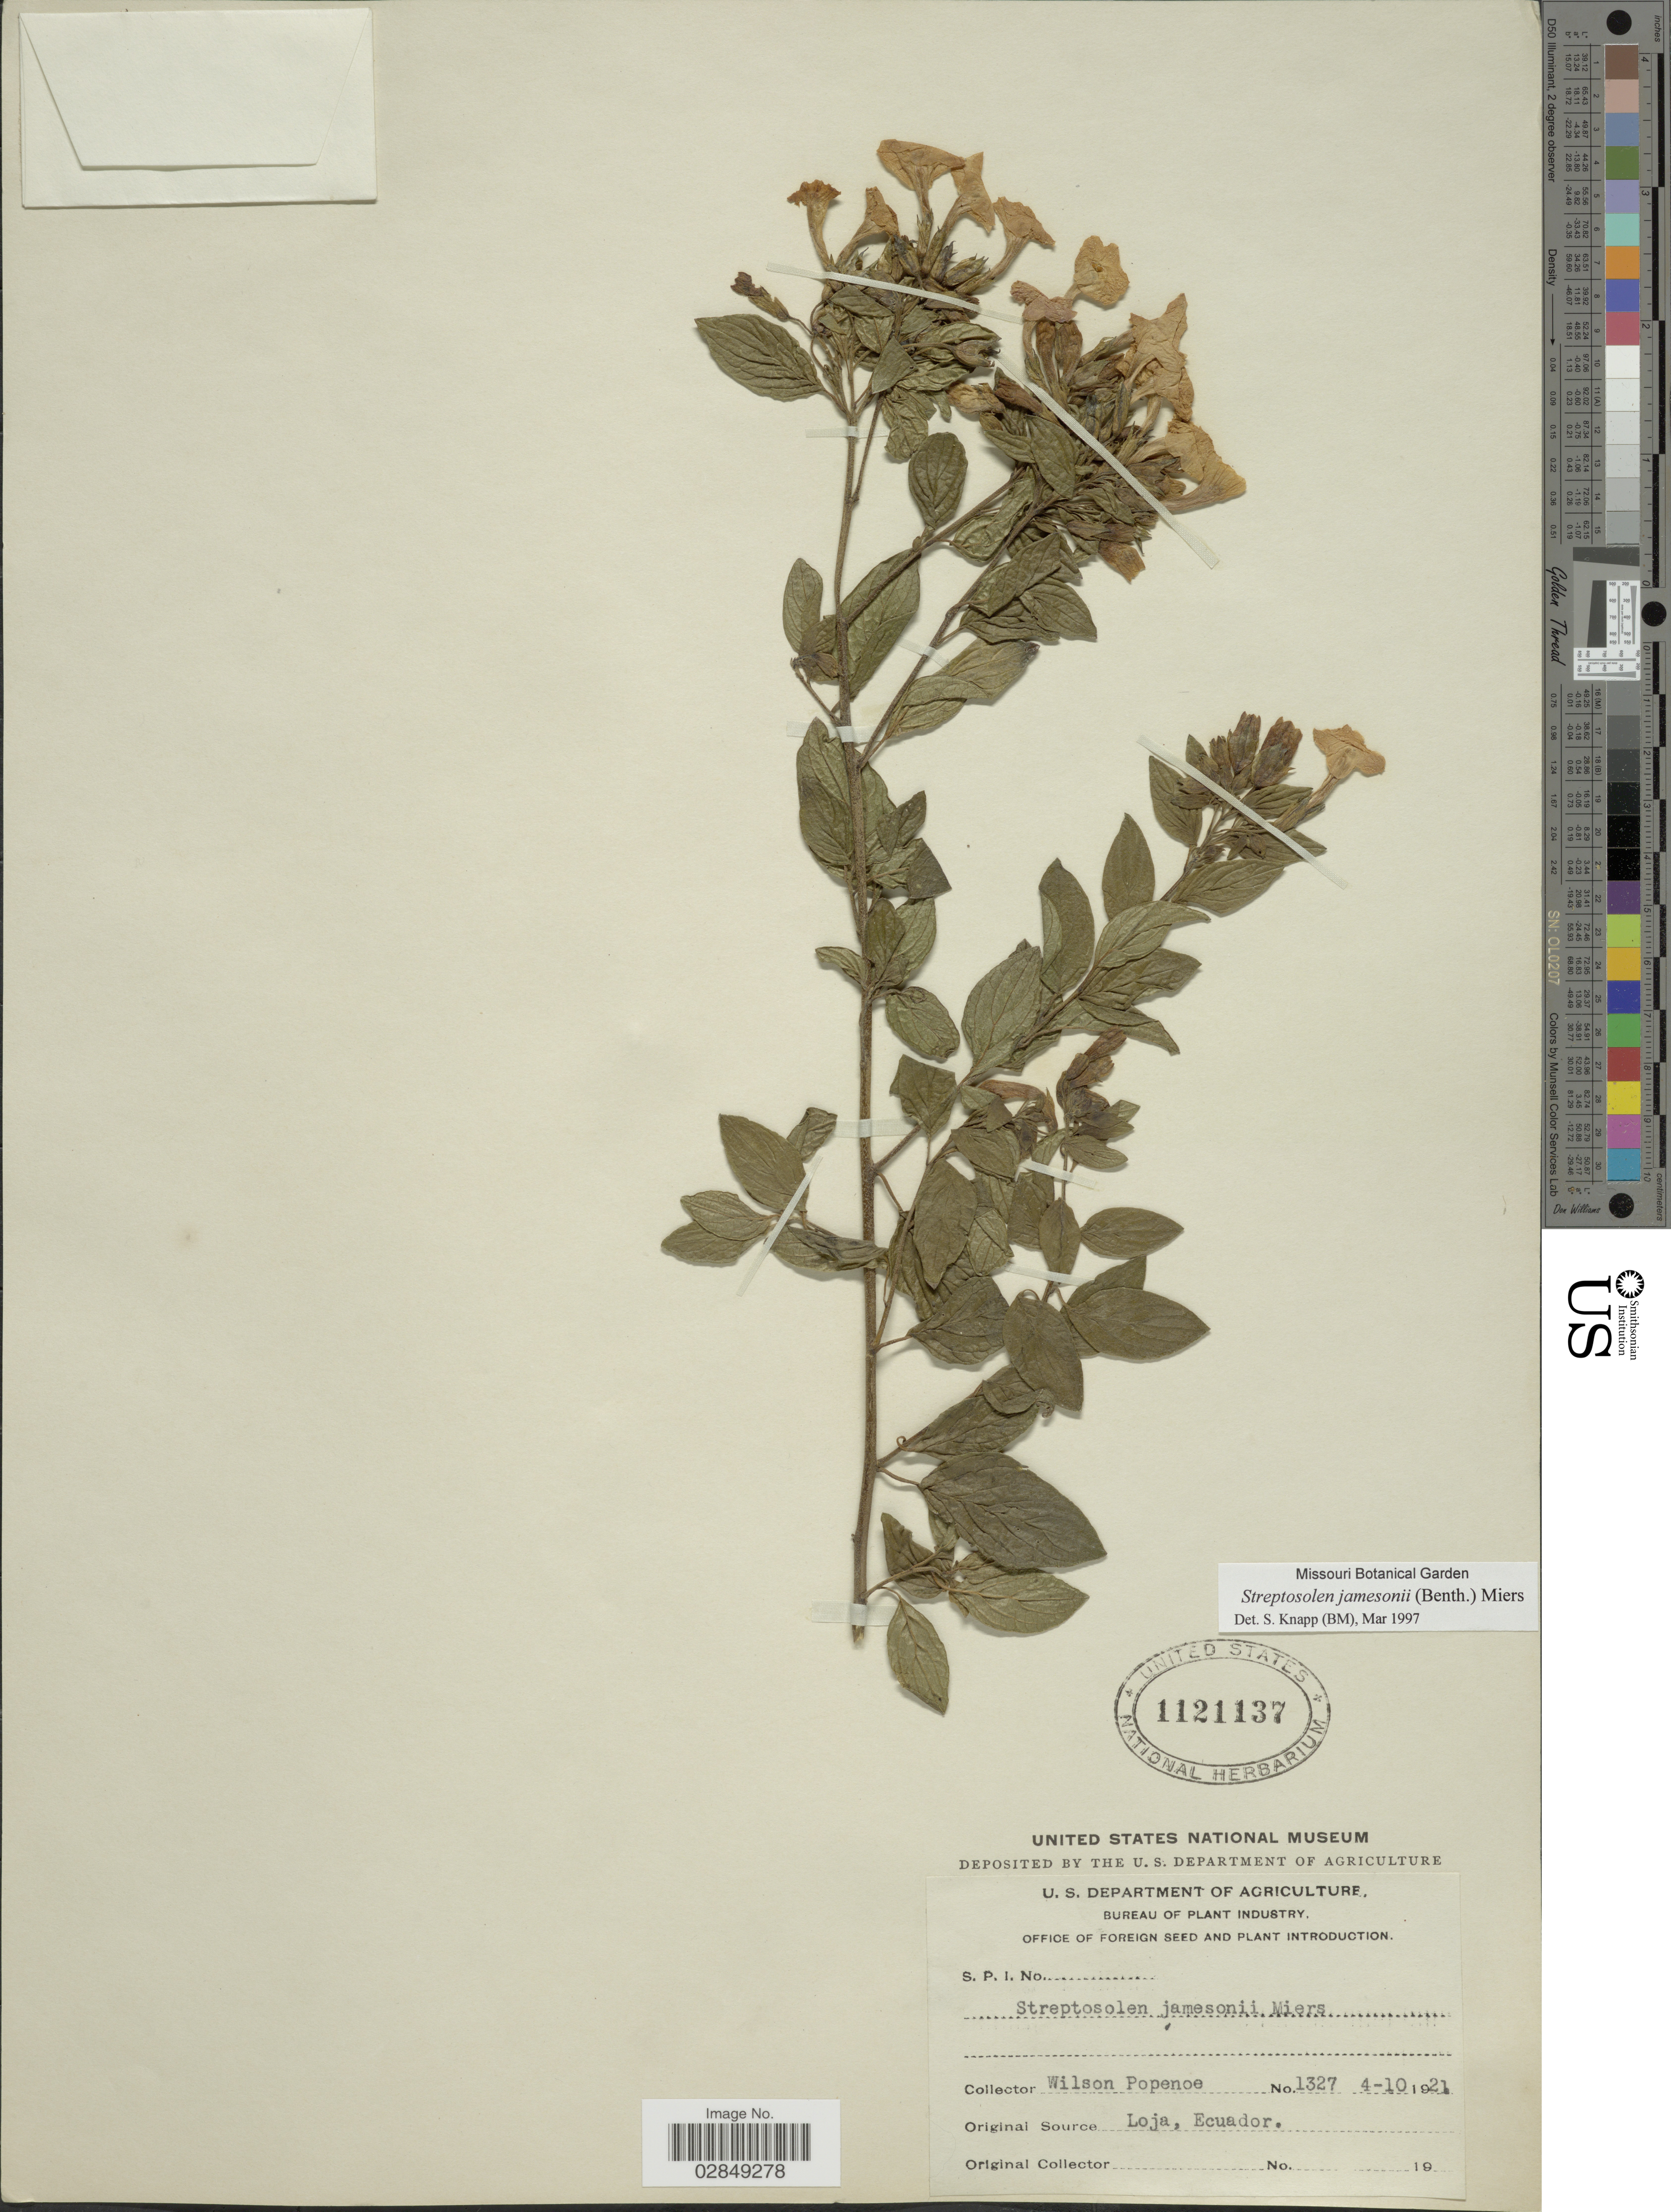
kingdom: Plantae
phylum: Tracheophyta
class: Magnoliopsida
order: Solanales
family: Solanaceae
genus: Streptosolen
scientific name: Streptosolen jamesonii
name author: (Benth.) Miers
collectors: P. Wilson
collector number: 1327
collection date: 1921-10-04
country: Ecuador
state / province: Loja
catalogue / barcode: US 1121137